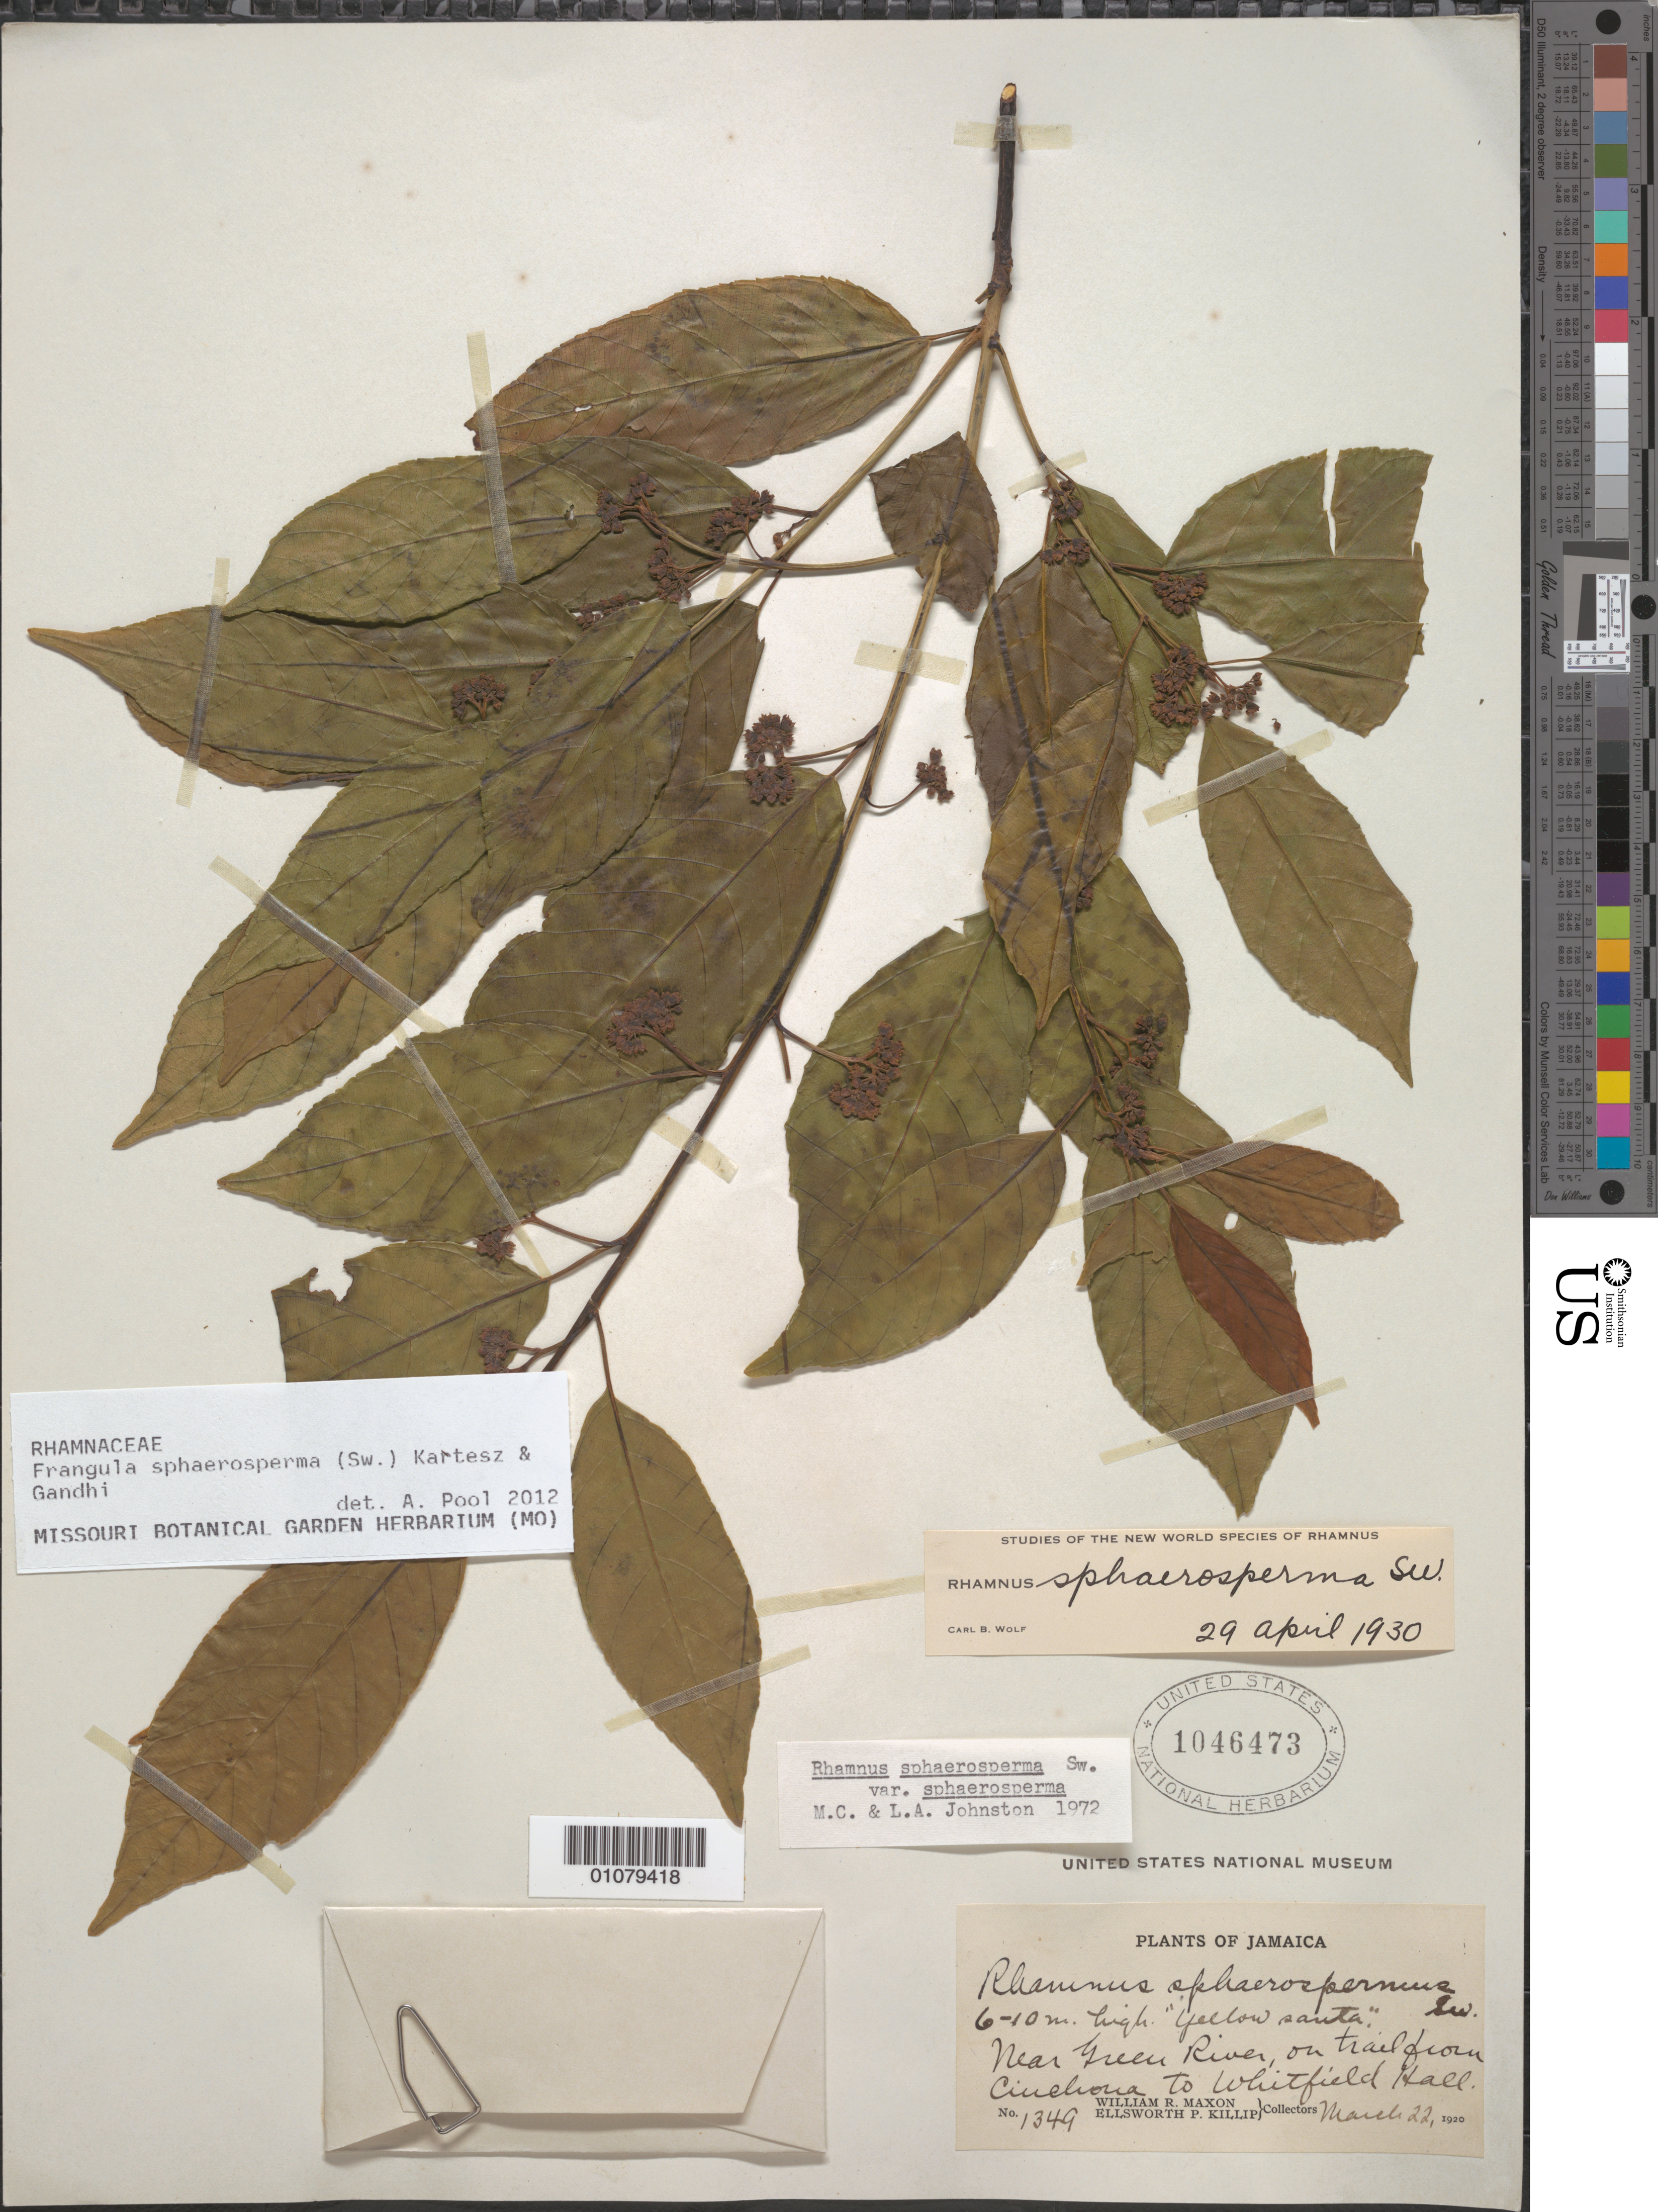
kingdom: Plantae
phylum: Tracheophyta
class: Magnoliopsida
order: Rosales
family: Rhamnaceae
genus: Frangula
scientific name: Frangula sphaerosperma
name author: (Sw.) Kartesz & Gandhi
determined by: Pool, A., (MO), Missouri Botanical Garden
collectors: W. R. Maxon & E. P. Killip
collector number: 1349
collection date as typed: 22 Mar 1920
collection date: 1920-03-22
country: Jamaica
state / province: Portland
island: Jamaica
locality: Near Green River, on Trail from Cinchona to Whitfield Hall.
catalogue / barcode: US 1046473